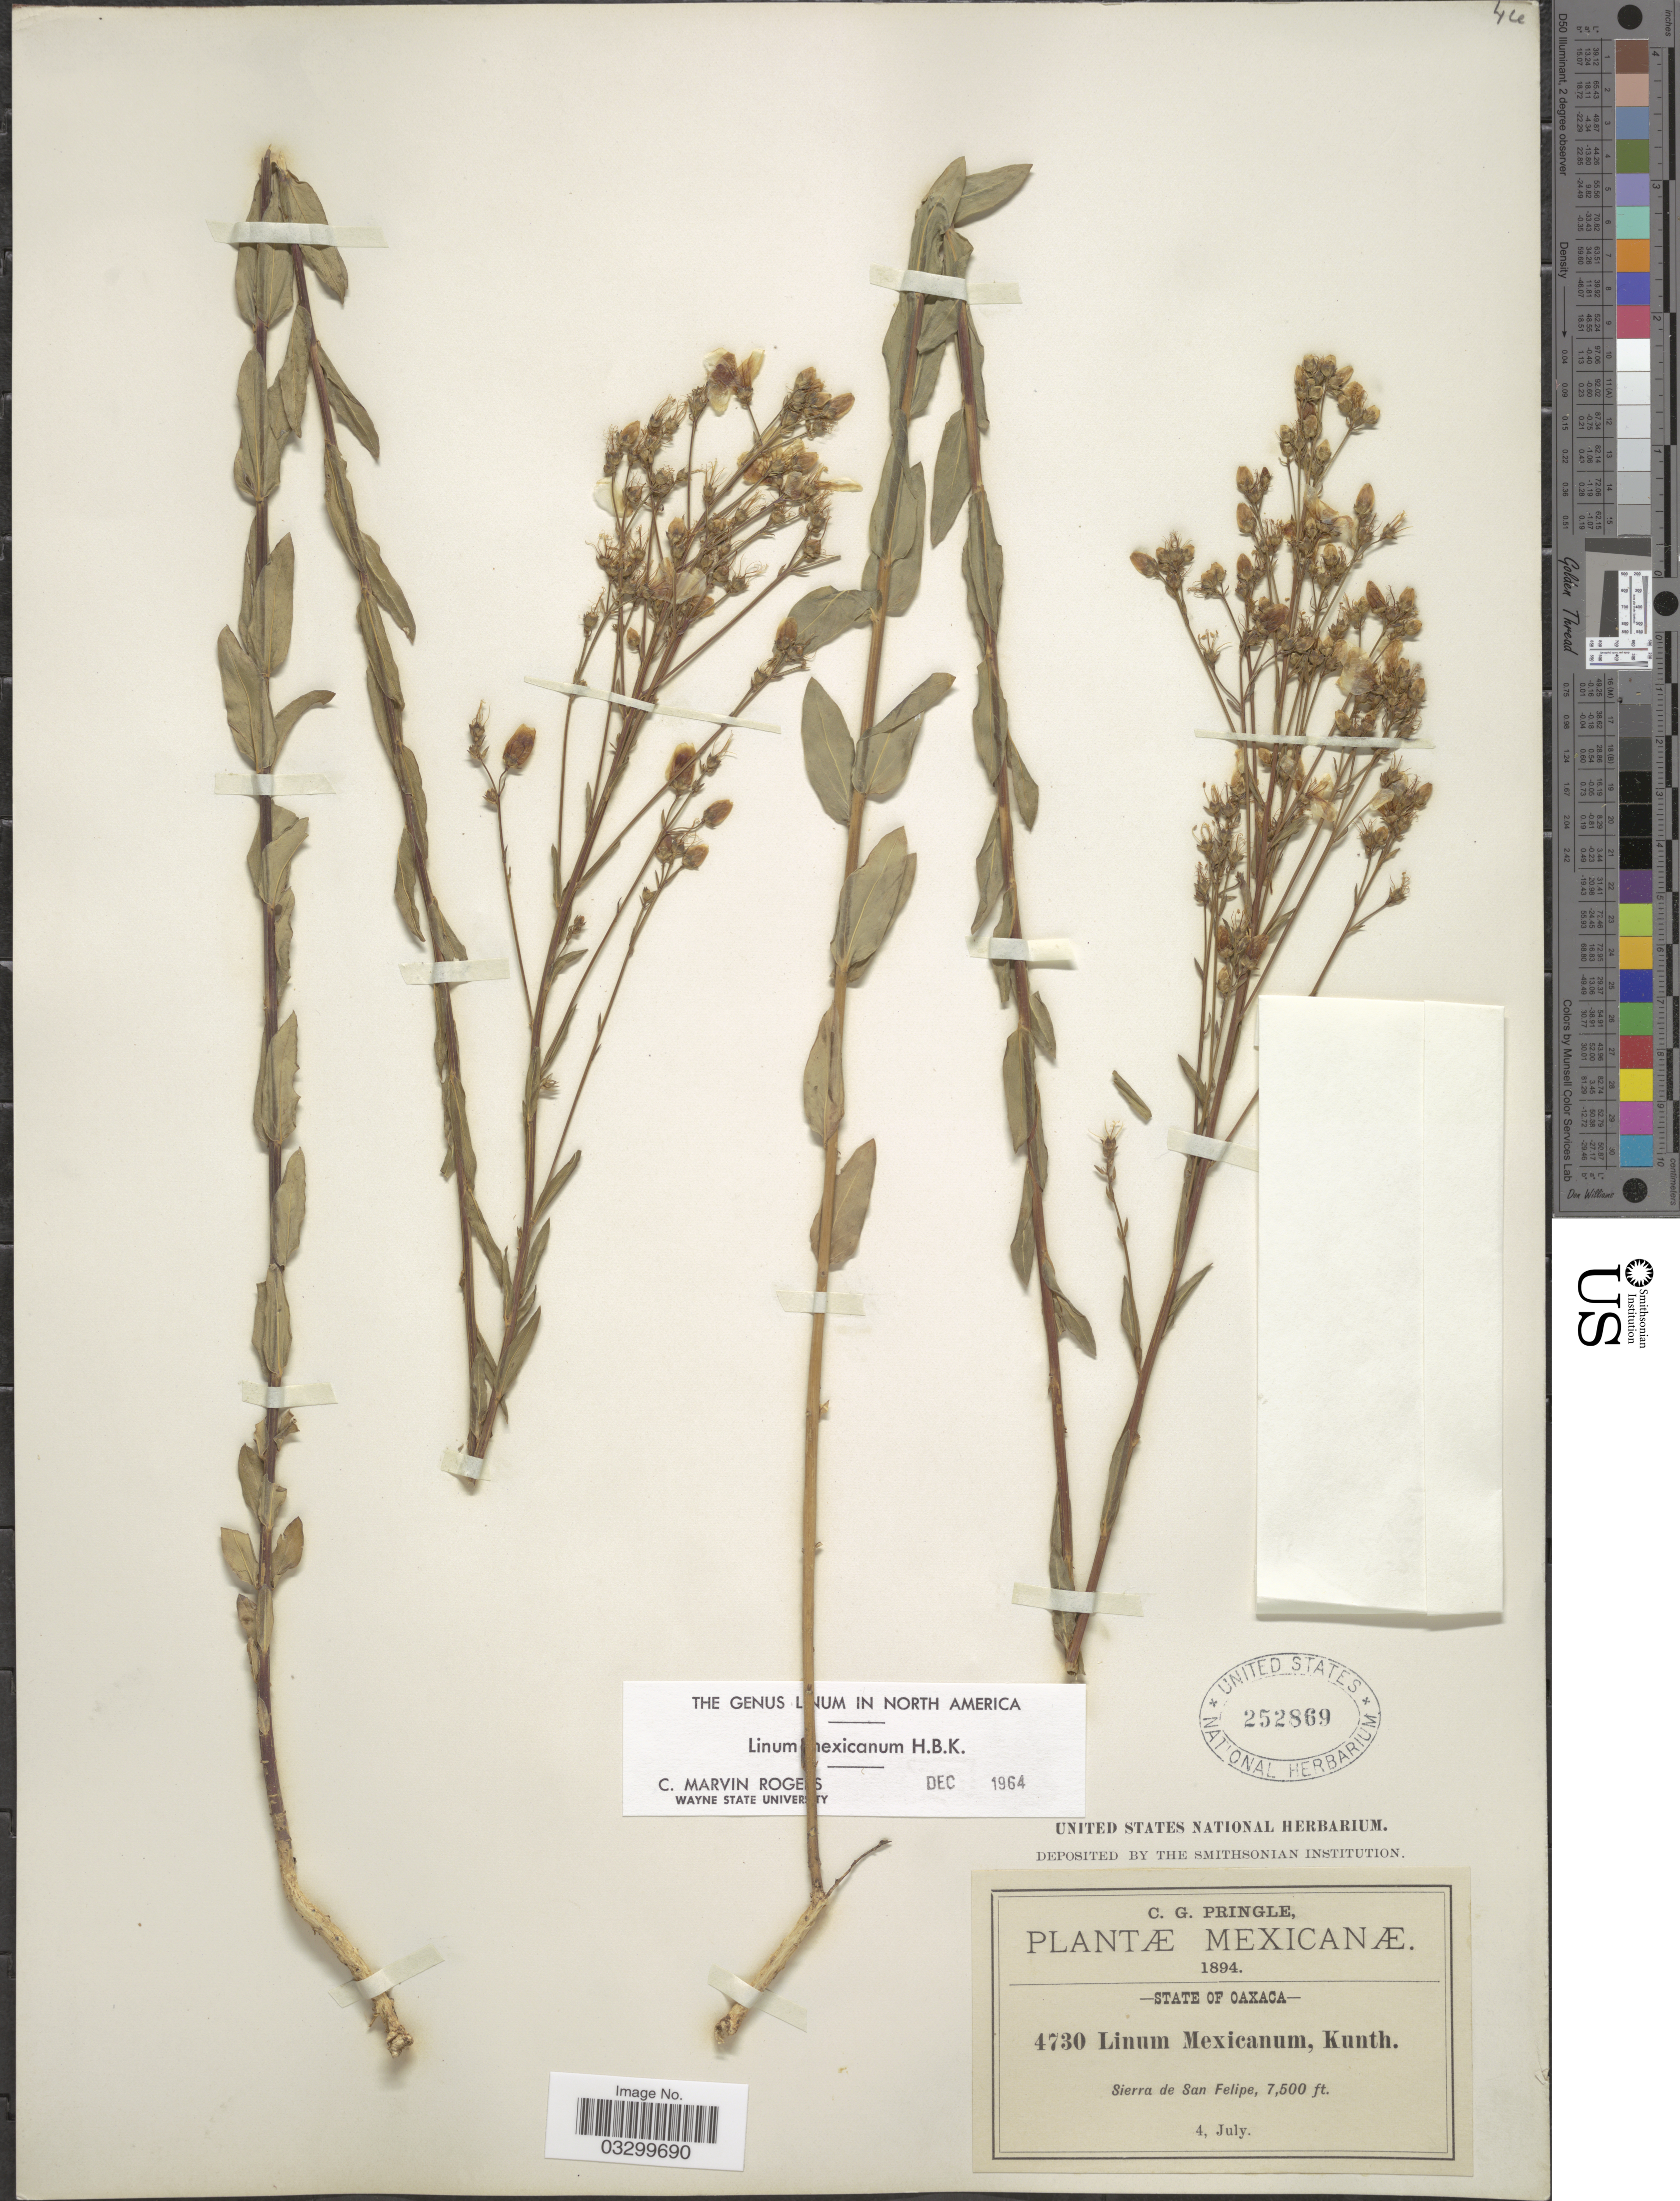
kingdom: Plantae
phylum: Tracheophyta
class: Magnoliopsida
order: Malpighiales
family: Linaceae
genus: Linum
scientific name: Linum mexicanum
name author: Kunth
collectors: C. G. Pringle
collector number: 4730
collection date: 1894-07-04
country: Mexico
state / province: Oaxaca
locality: Sierra de San Felipe.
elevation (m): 2286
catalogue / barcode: US 252869